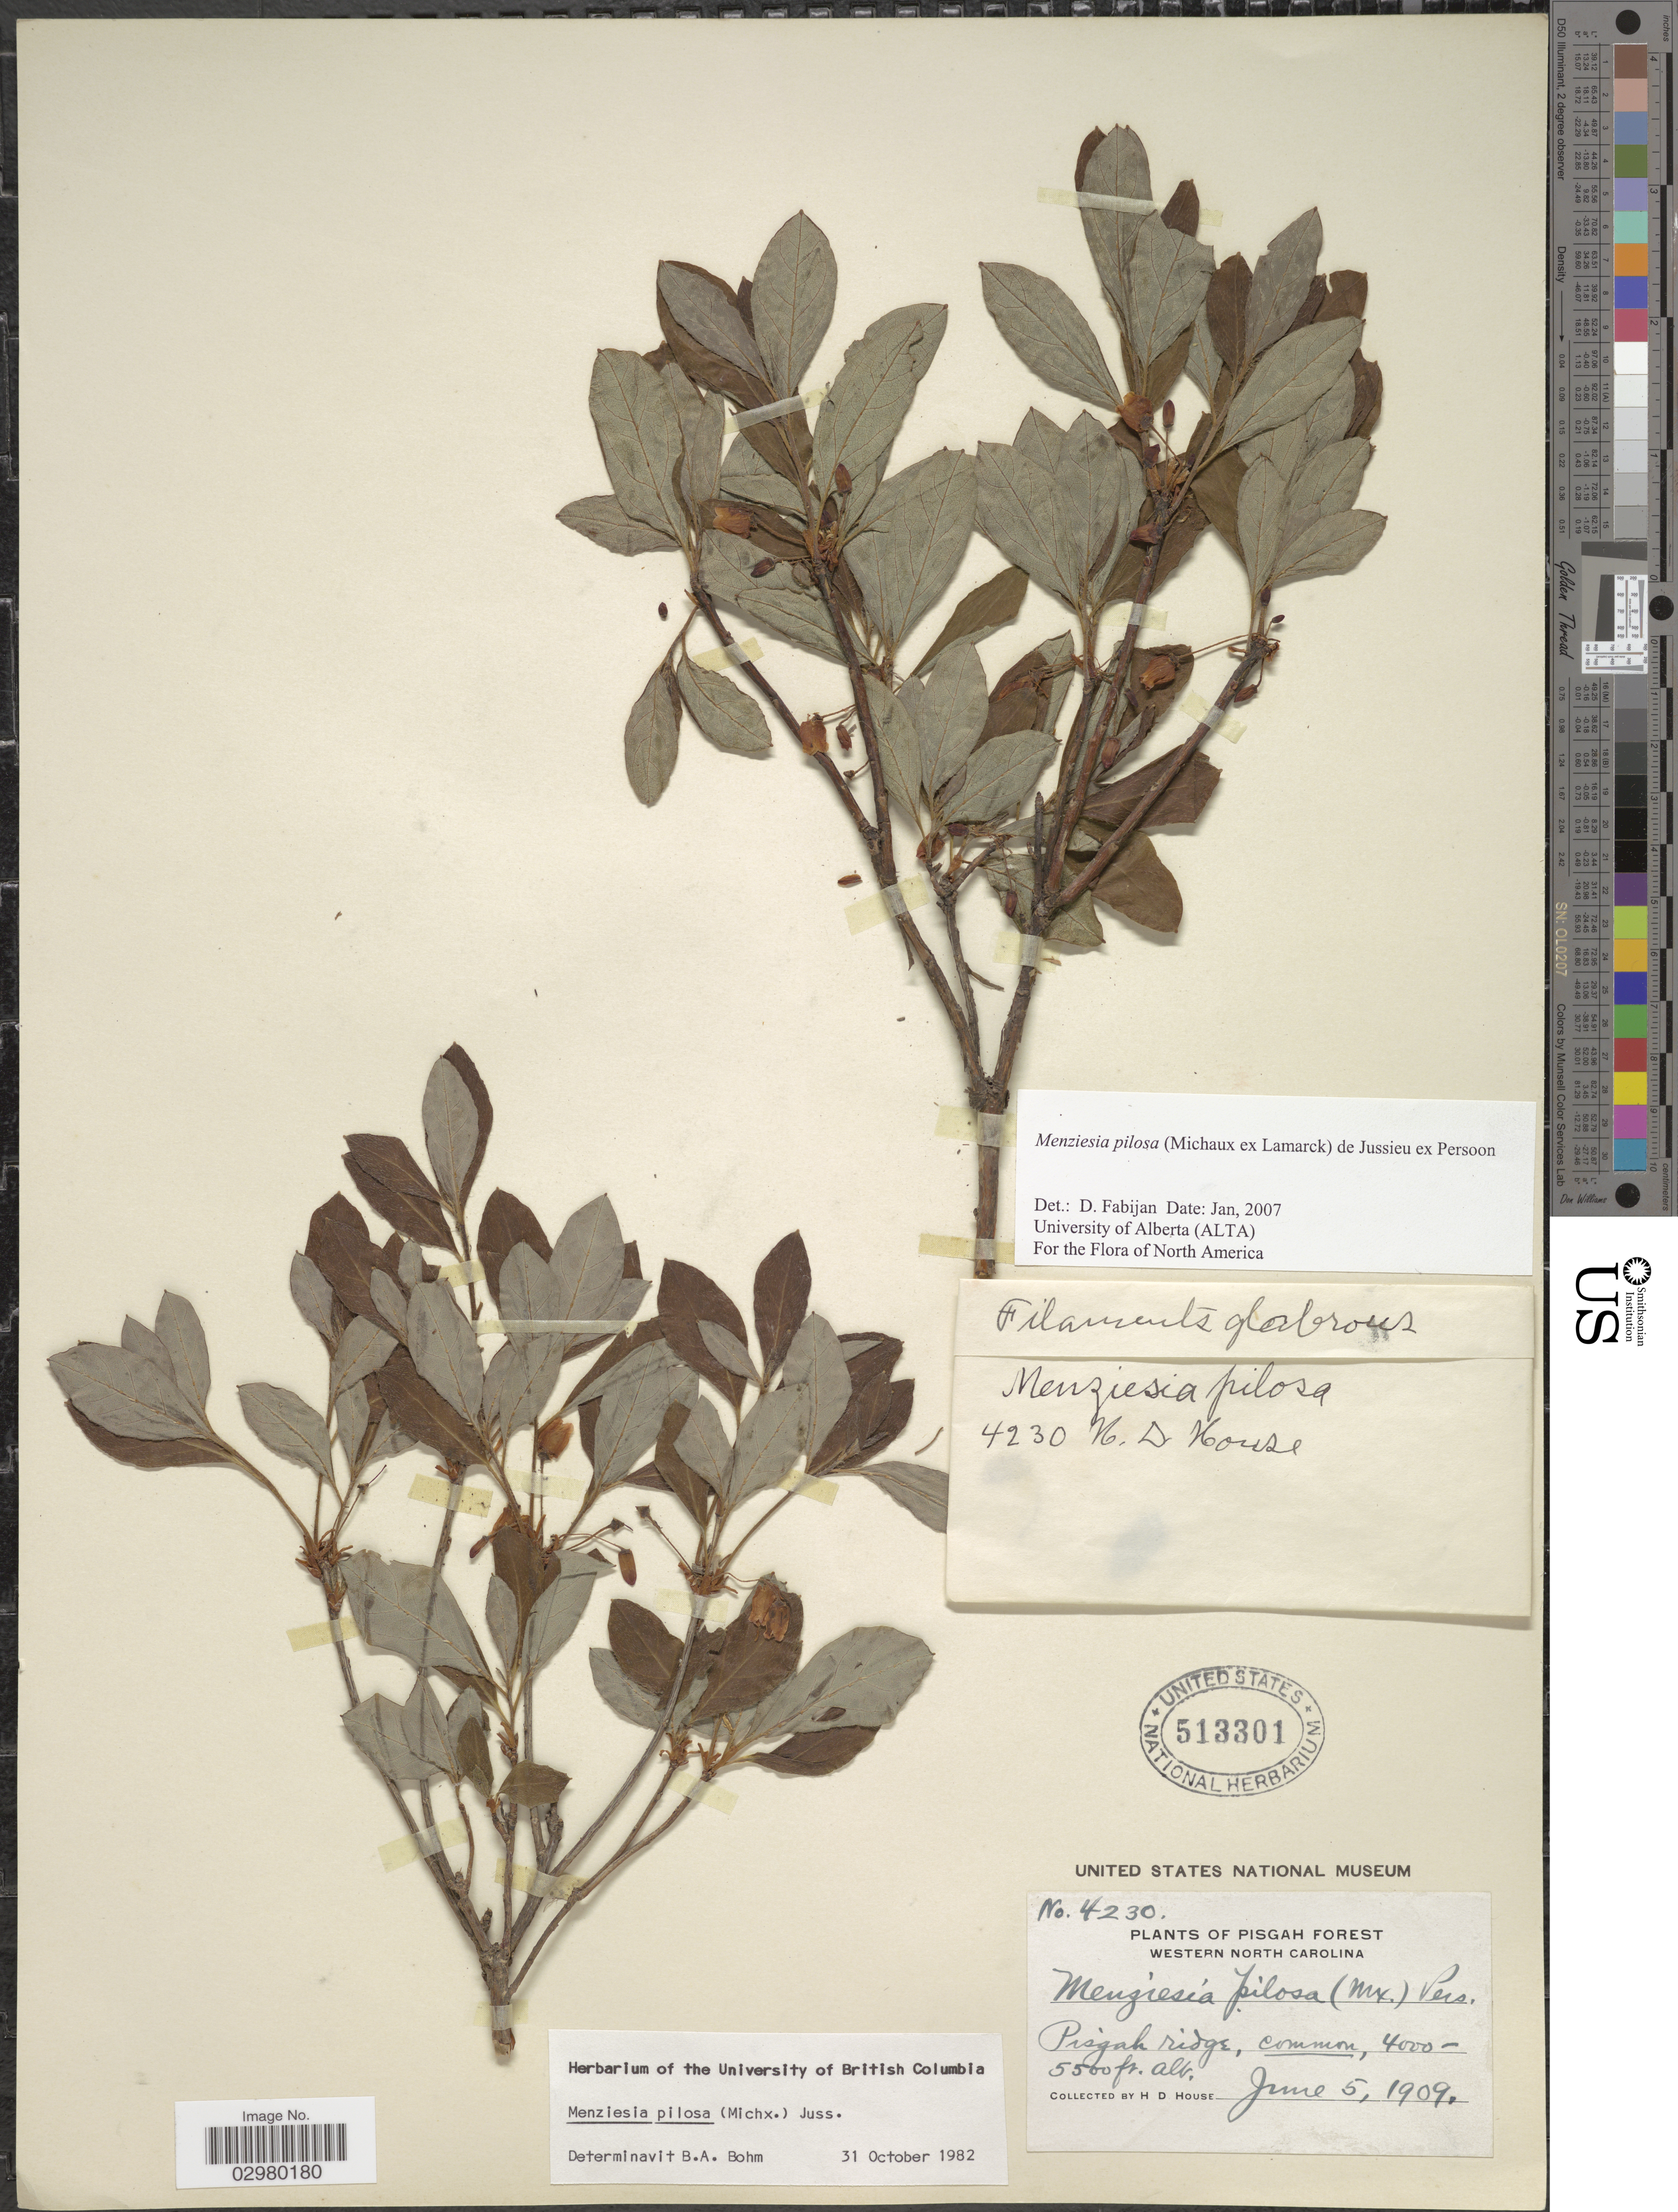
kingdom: Plantae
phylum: Tracheophyta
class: Magnoliopsida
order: Ericales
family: Ericaceae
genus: Menziesia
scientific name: Menziesia pilosa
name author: (Michx.) Juss.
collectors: H. D. House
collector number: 4230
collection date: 1909-06-05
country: United States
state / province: North Carolina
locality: Pisgah Forest. Western North Carolina. Pisgah ridge.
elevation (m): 1676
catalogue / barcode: US 513301